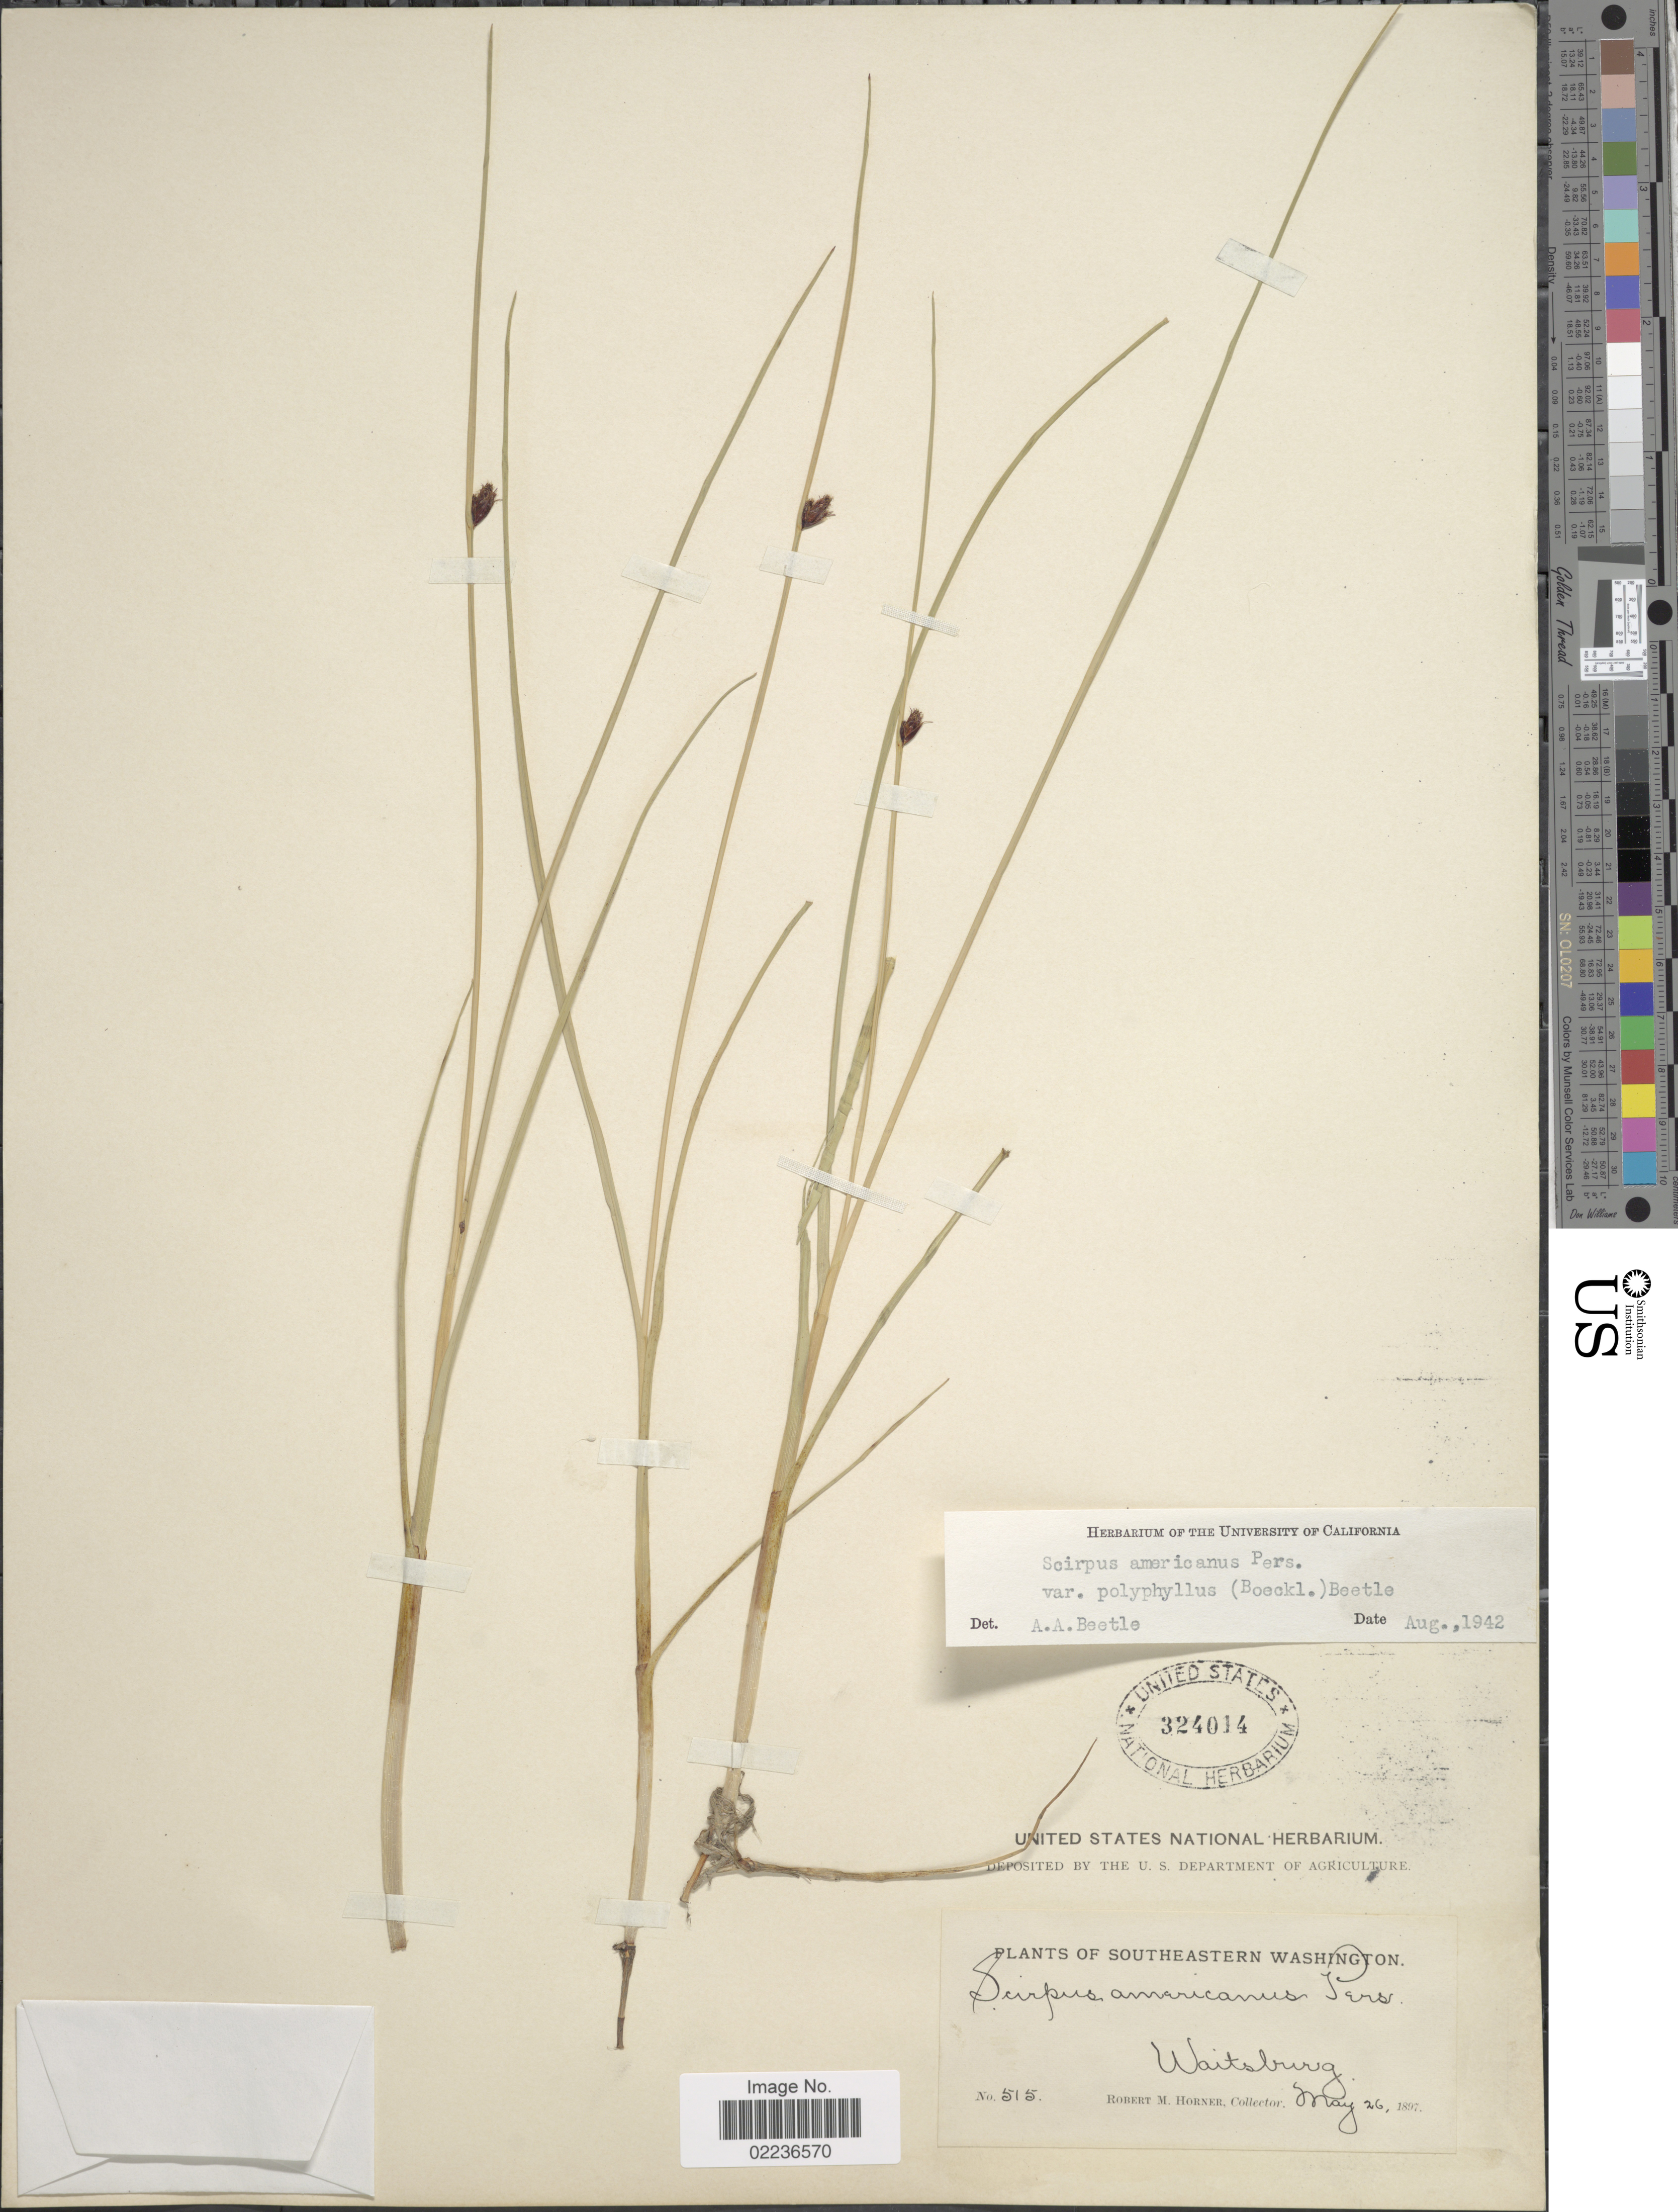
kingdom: Plantae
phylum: Tracheophyta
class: Liliopsida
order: Poales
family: Cyperaceae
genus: Schoenoplectus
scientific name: Schoenoplectus pungens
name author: (Vahl) Palla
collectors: R. Horner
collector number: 515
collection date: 1897-05-26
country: United States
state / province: Washington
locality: Southeastern Washington, Waitsburg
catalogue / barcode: US 324014